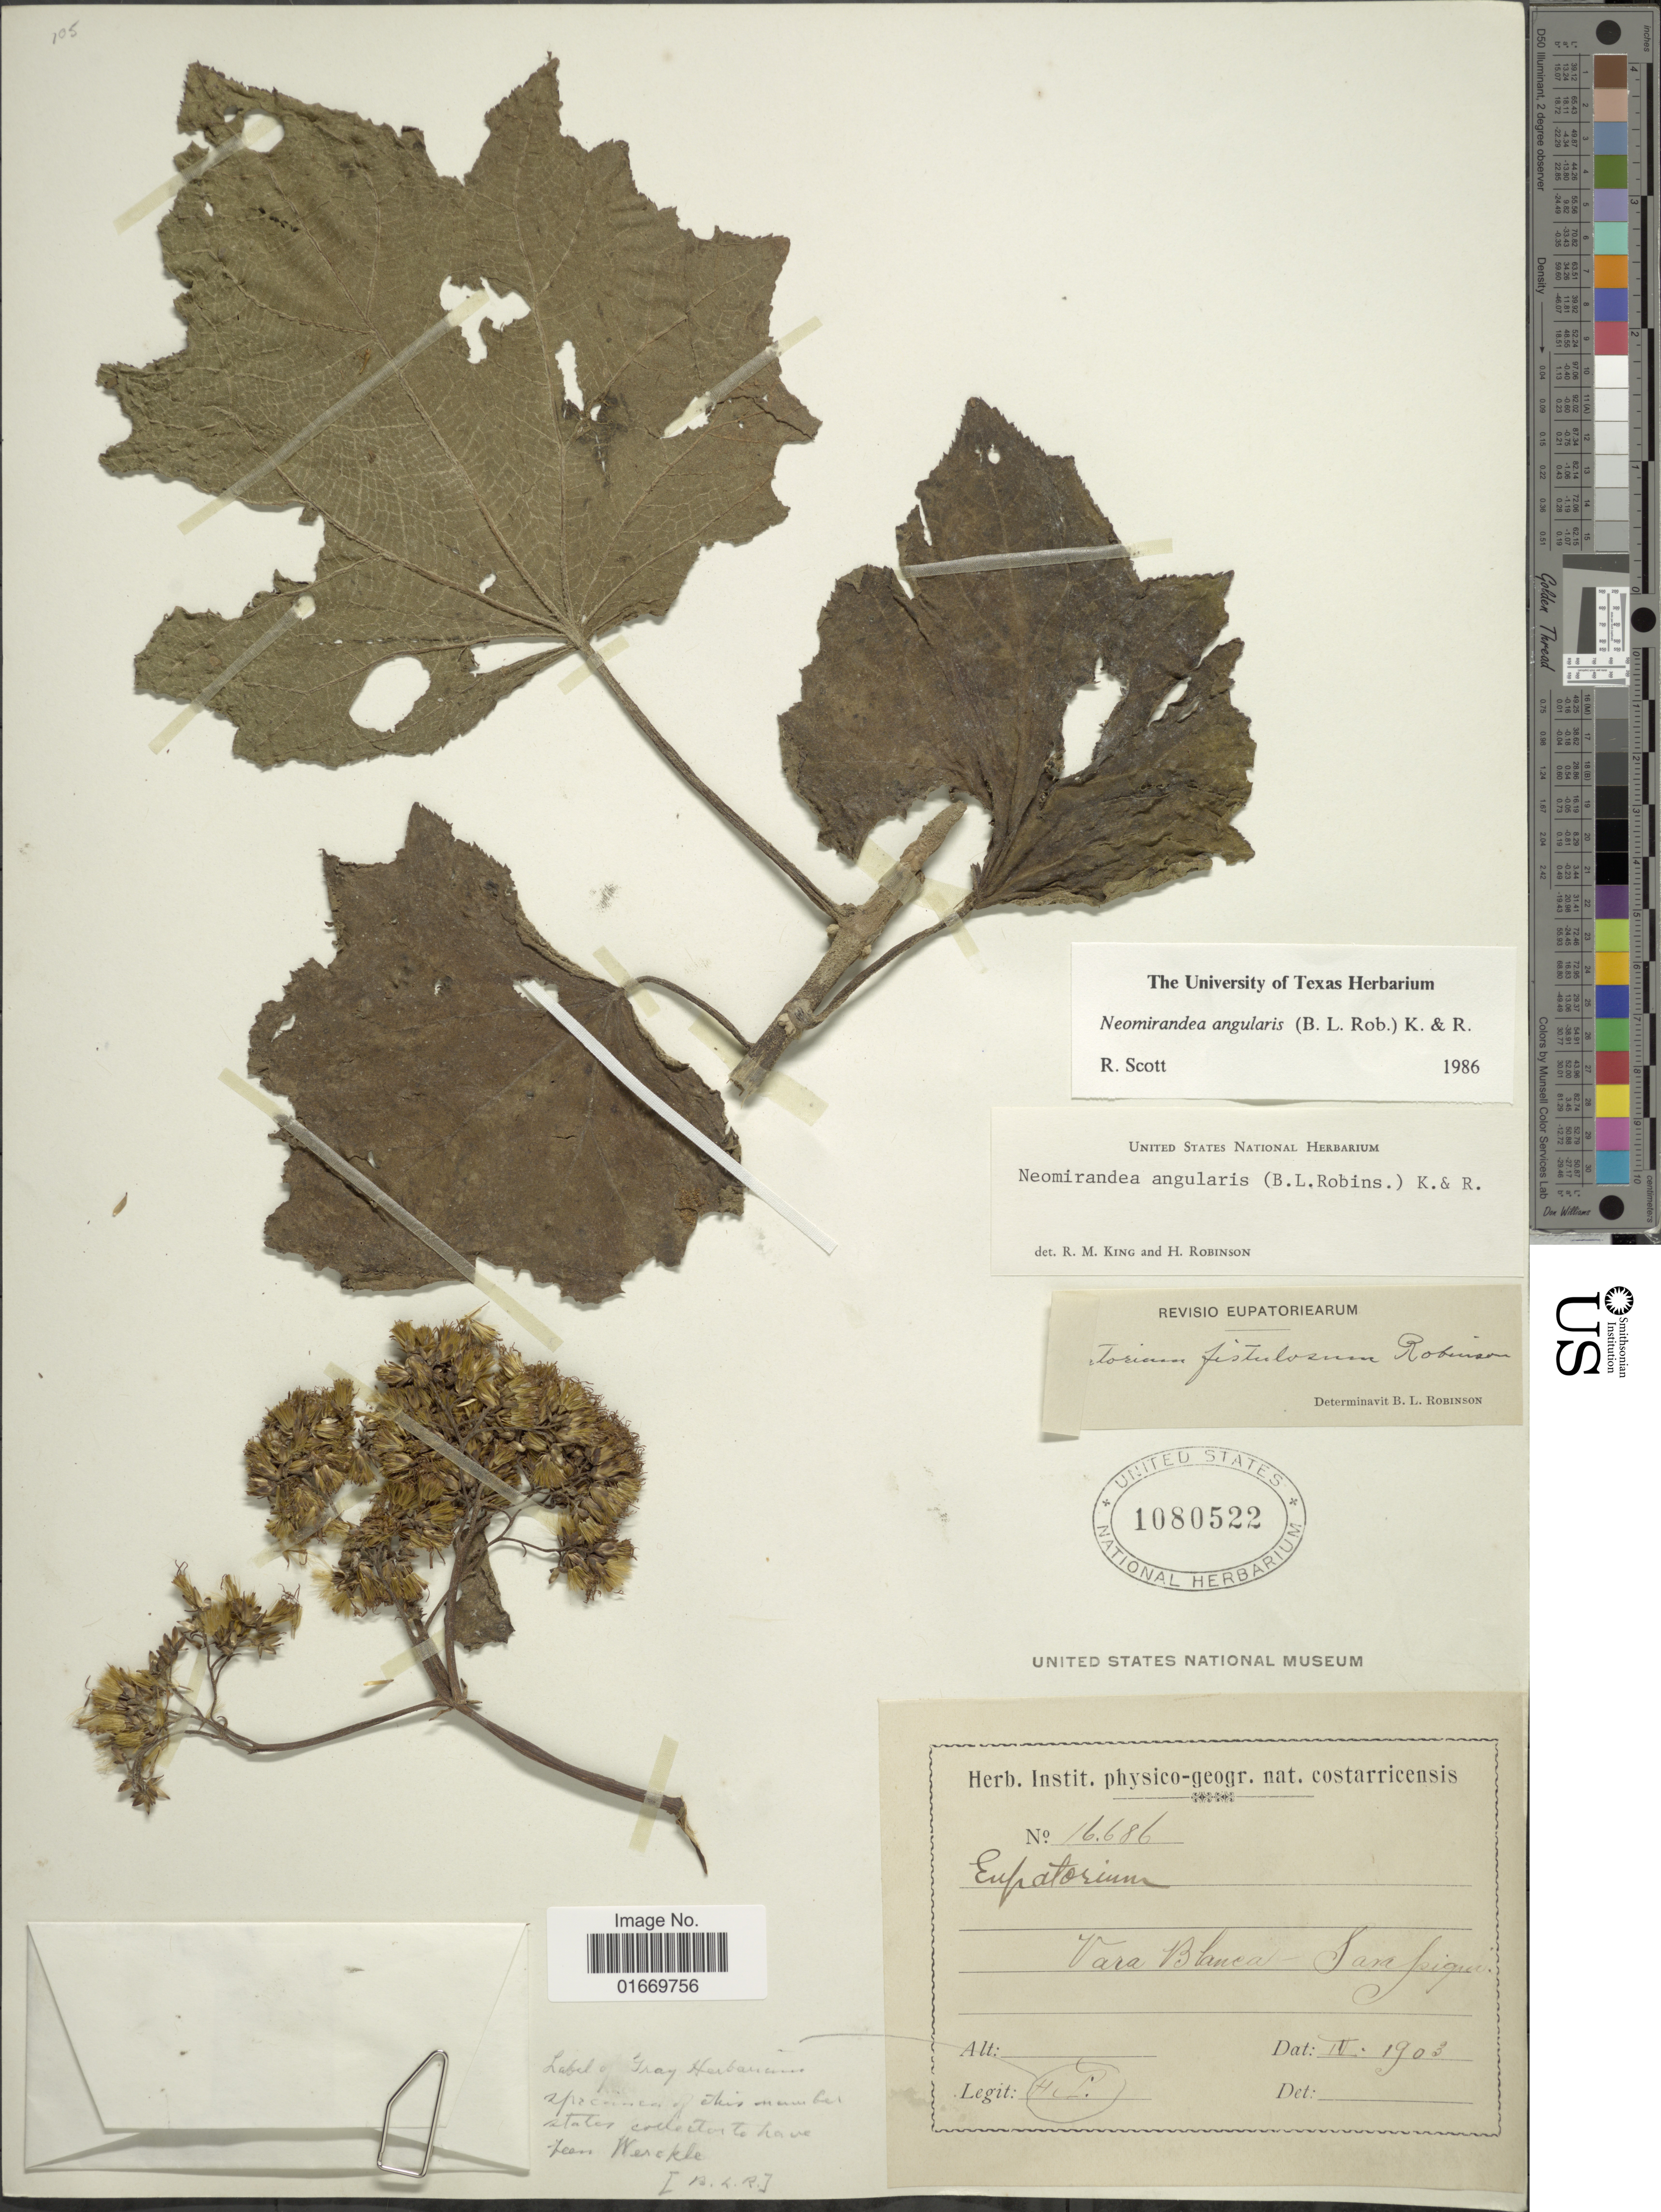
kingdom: Plantae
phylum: Tracheophyta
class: Magnoliopsida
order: Asterales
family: Asteraceae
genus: Neomirandea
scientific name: Neomirandea angularis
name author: (B.L. Rob.) R.M. King & H. Rob.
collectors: H. P.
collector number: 16686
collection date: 1903-04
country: Costa Rica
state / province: Heredia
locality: Vara Blanca - Sarapiquí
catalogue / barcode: US 1080522